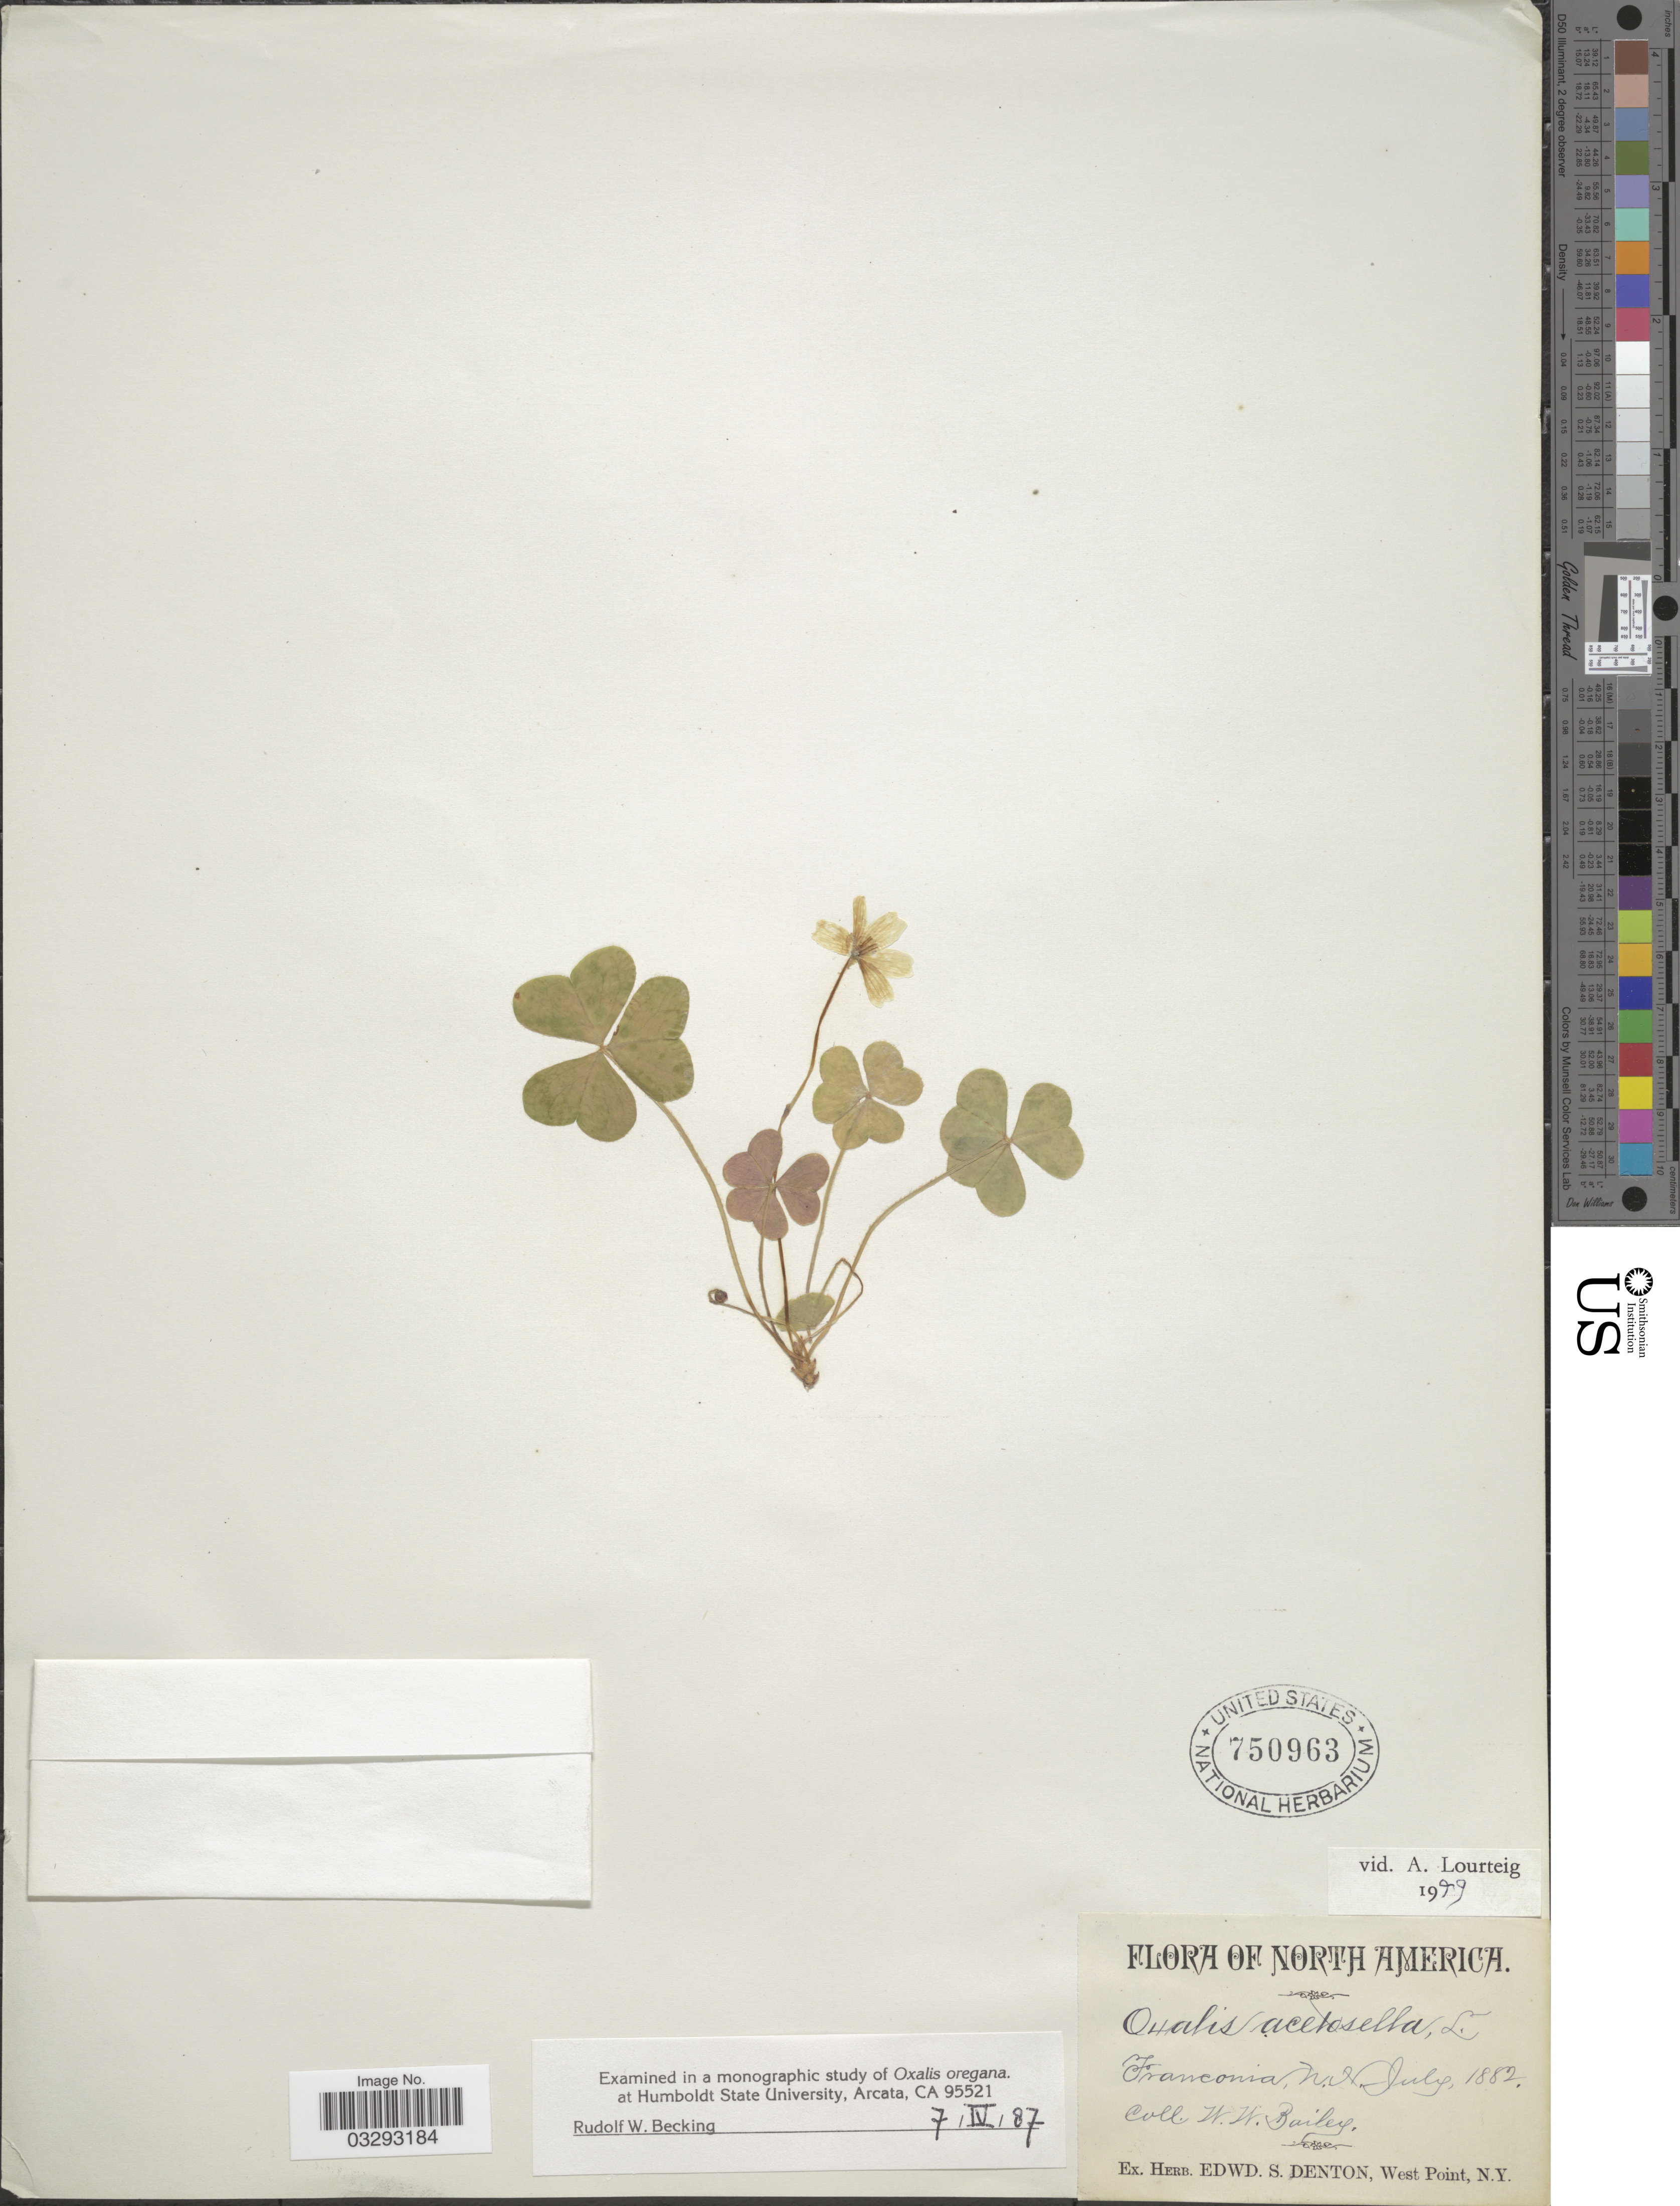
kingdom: Plantae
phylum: Tracheophyta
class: Magnoliopsida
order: Oxalidales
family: Oxalidaceae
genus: Oxalis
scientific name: Oxalis acetosella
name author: L.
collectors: W. W. Bailey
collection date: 1882-07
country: United States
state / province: New Hampshire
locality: Franconia, N. H.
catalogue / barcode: US 750963